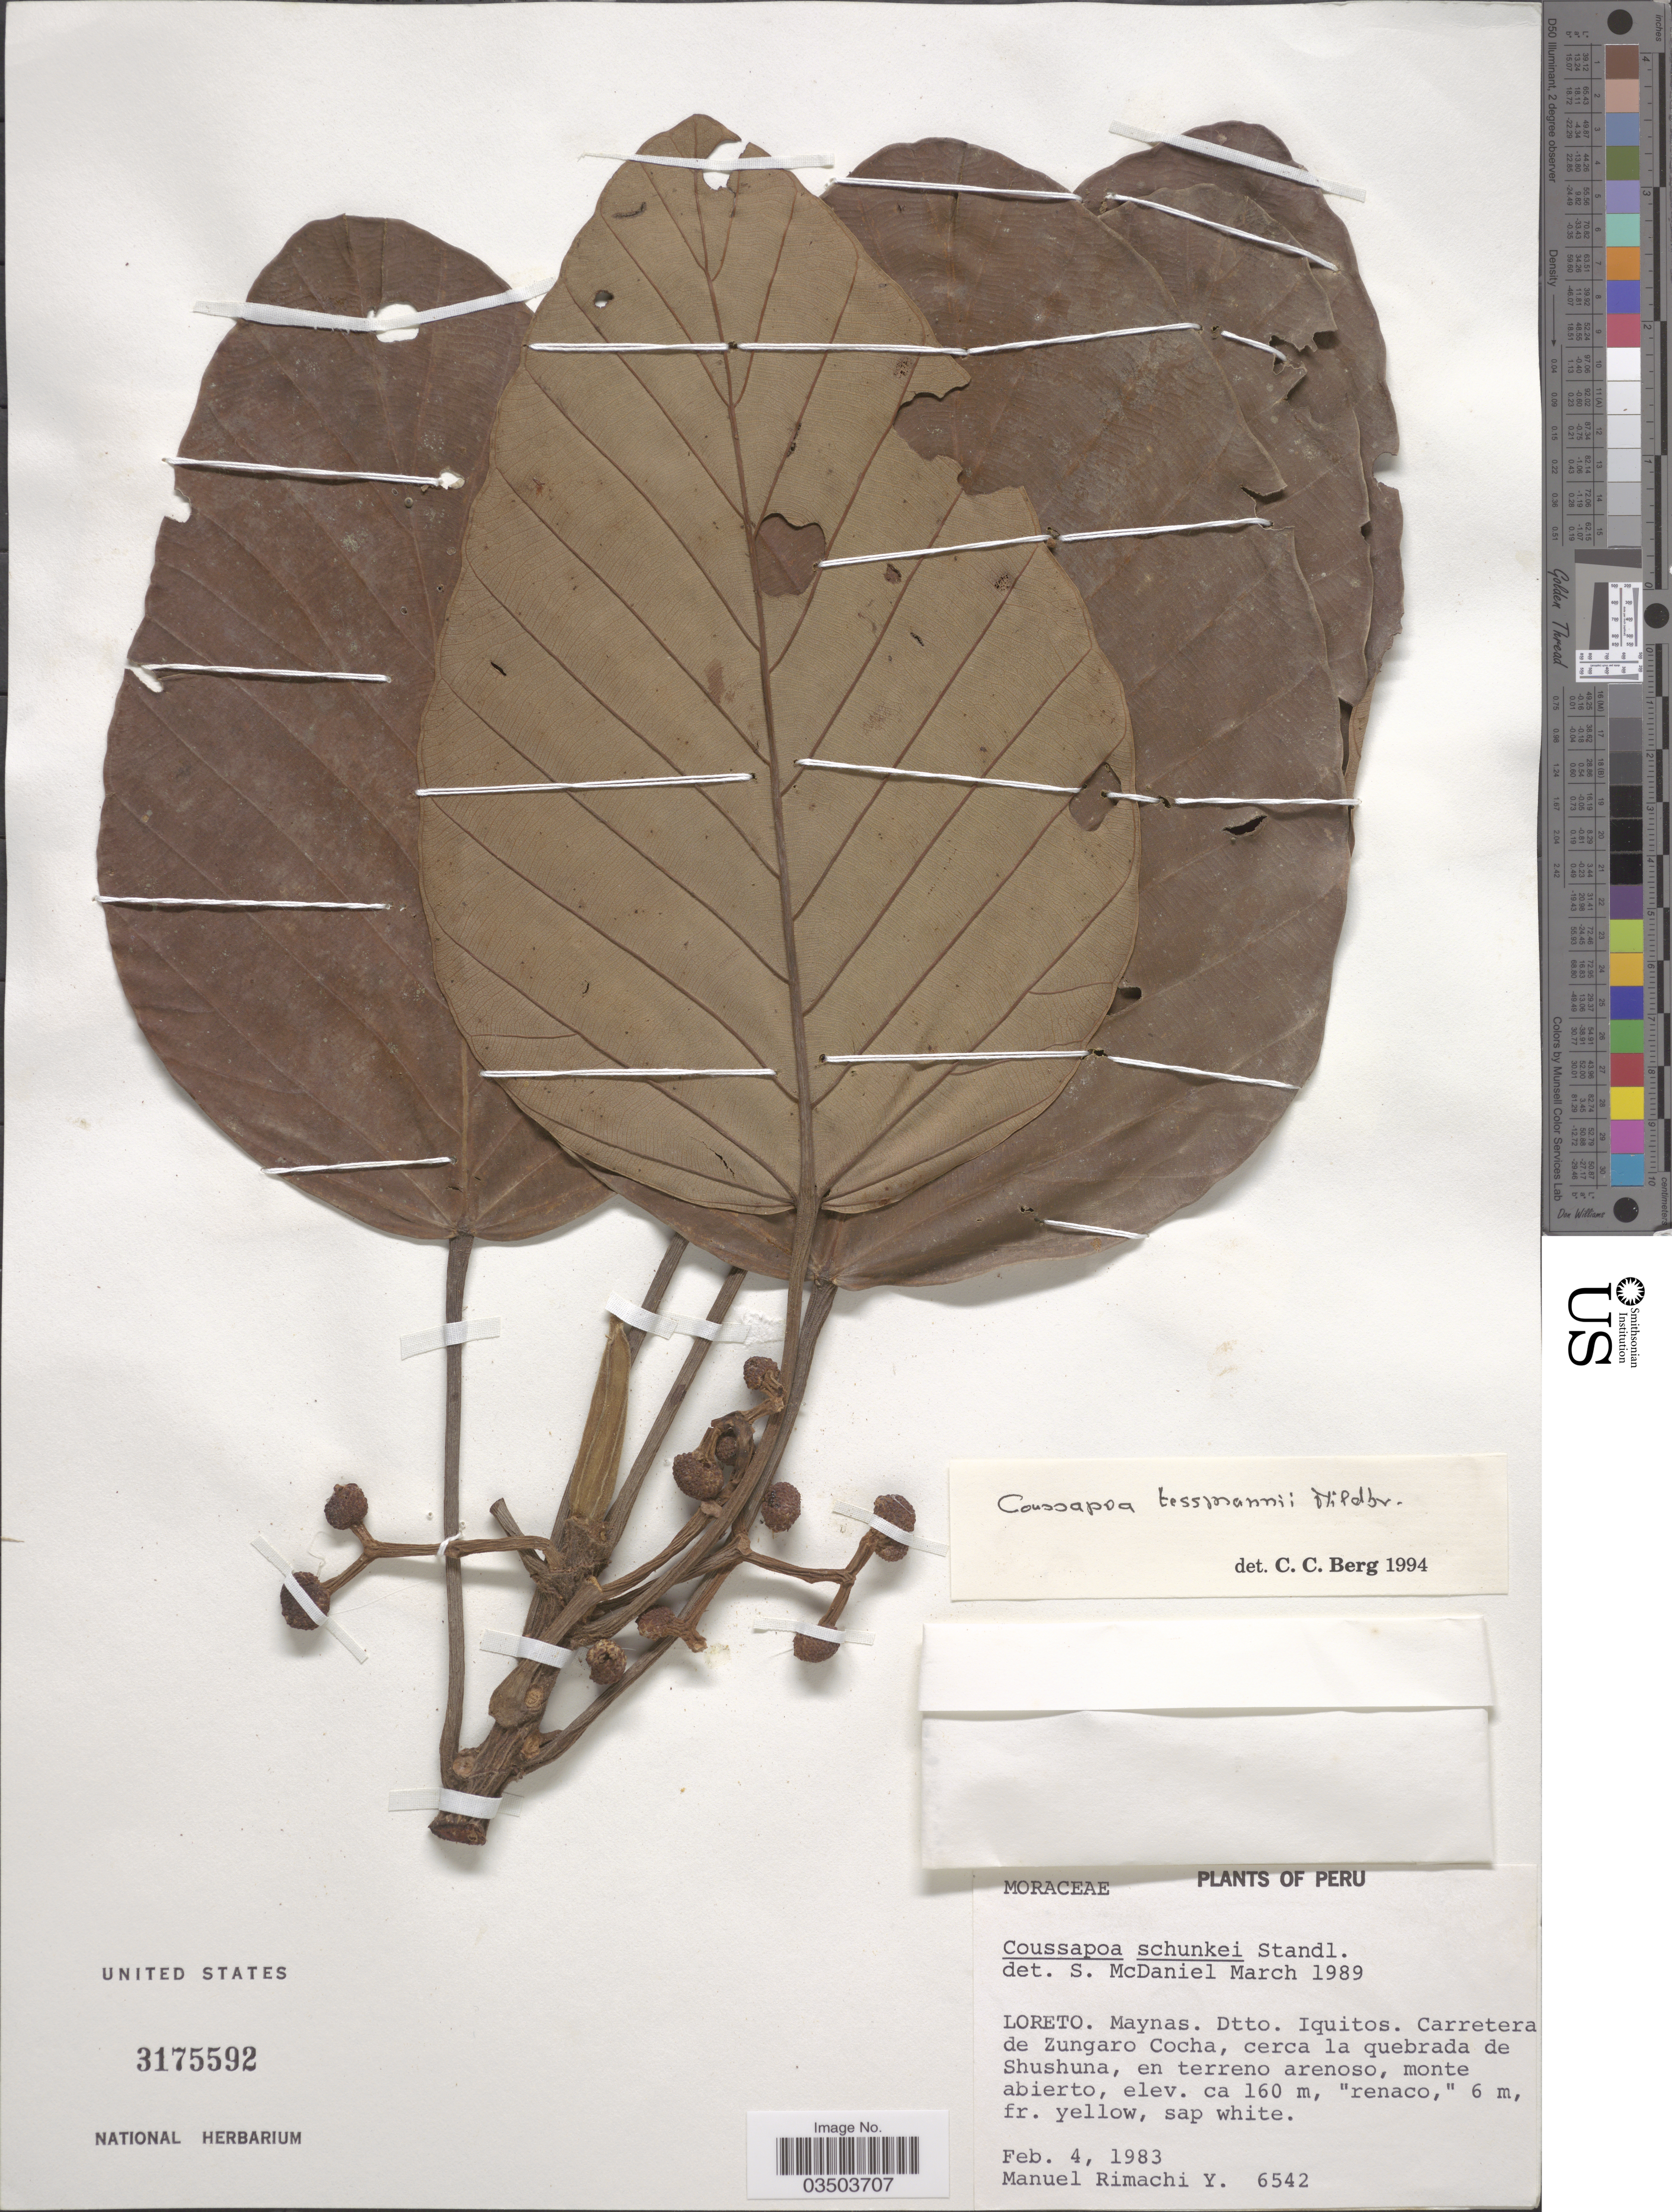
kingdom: Plantae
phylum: Tracheophyta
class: Magnoliopsida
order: Rosales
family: Urticaceae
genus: Coussapoa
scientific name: Coussapoa tessmannii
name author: Mildbr.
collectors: M. Rimachi Y.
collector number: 6542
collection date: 1983-02-04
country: Peru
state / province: Loreto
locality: Maynas. Dtto. Iquitos. Carretera de Zungaro Cocha, cerca la quebrada de Shushuna, en terreno arenoso, monte abierto.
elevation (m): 160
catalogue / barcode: US 3175592